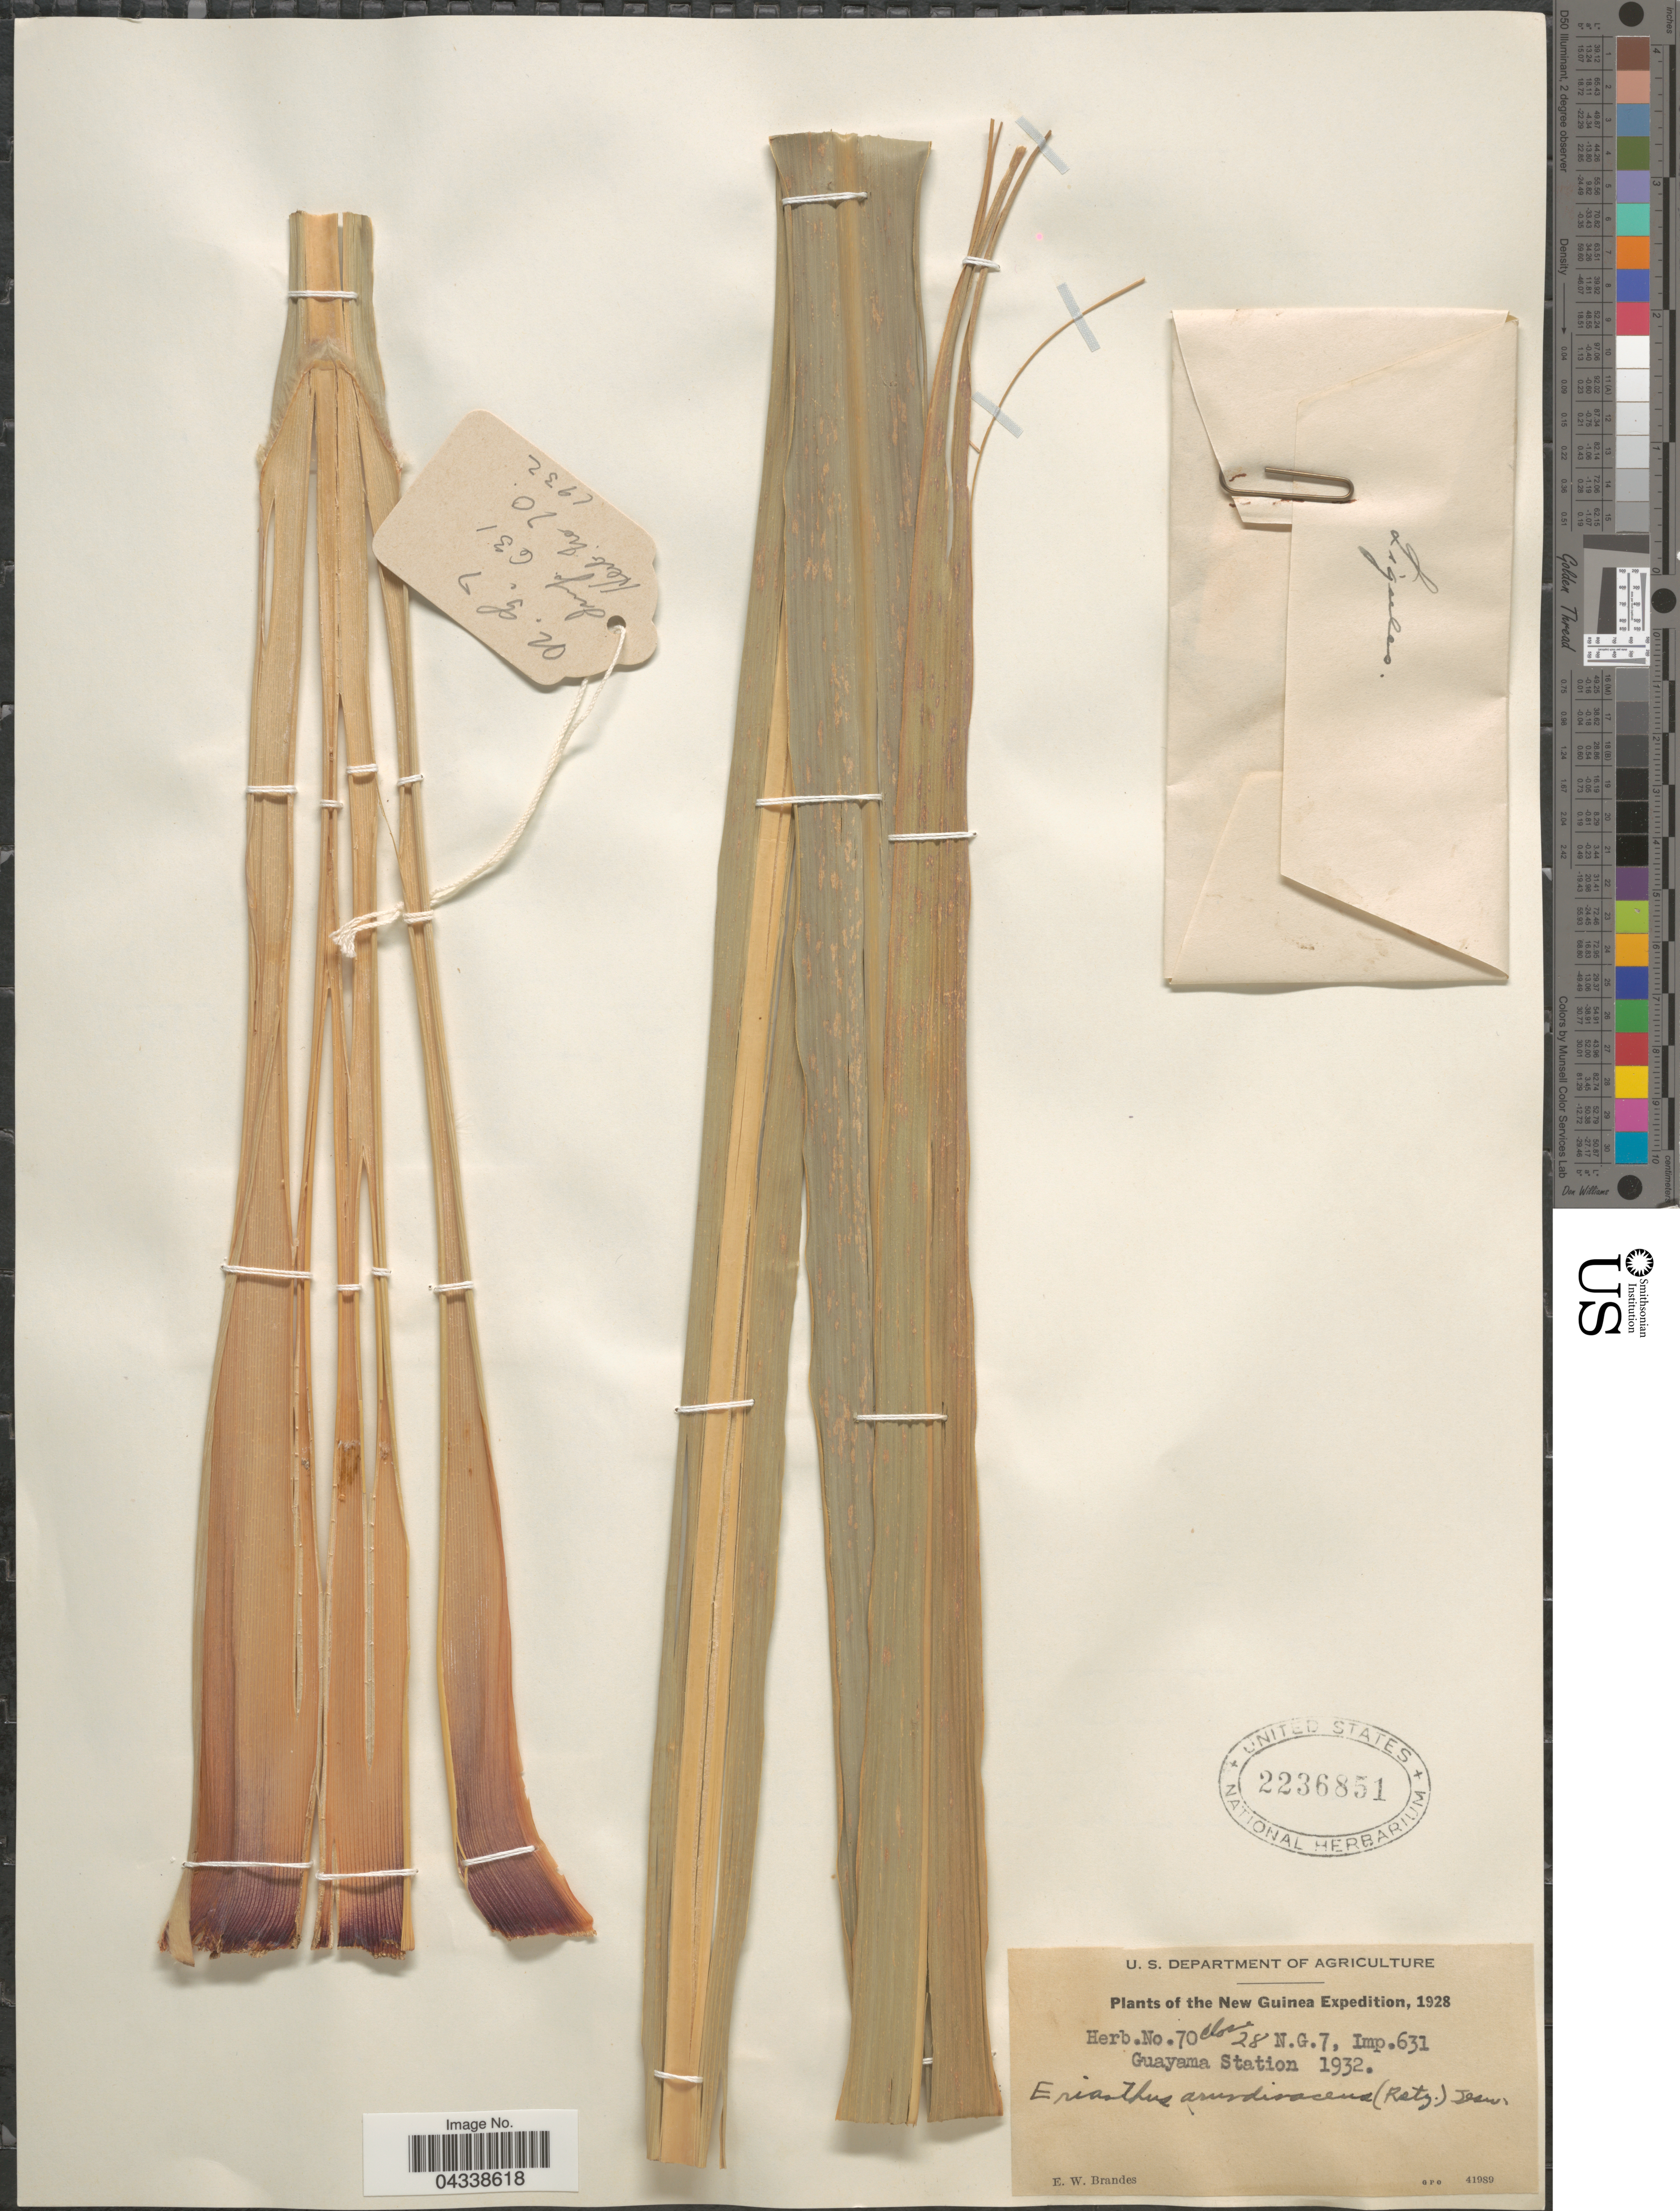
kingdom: Plantae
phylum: Tracheophyta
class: Liliopsida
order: Poales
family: Poaceae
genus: Tripidium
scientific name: Tripidium arundinaceum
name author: (Retz.) Welker et al.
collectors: E. Brandes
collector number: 70?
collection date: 1932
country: Puerto Rico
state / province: Guayama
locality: The New Guinea Expedition, 1928. clone 28 N.G.7, Imp.631. [unsure placement] Guayama Station.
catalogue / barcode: US 2236851